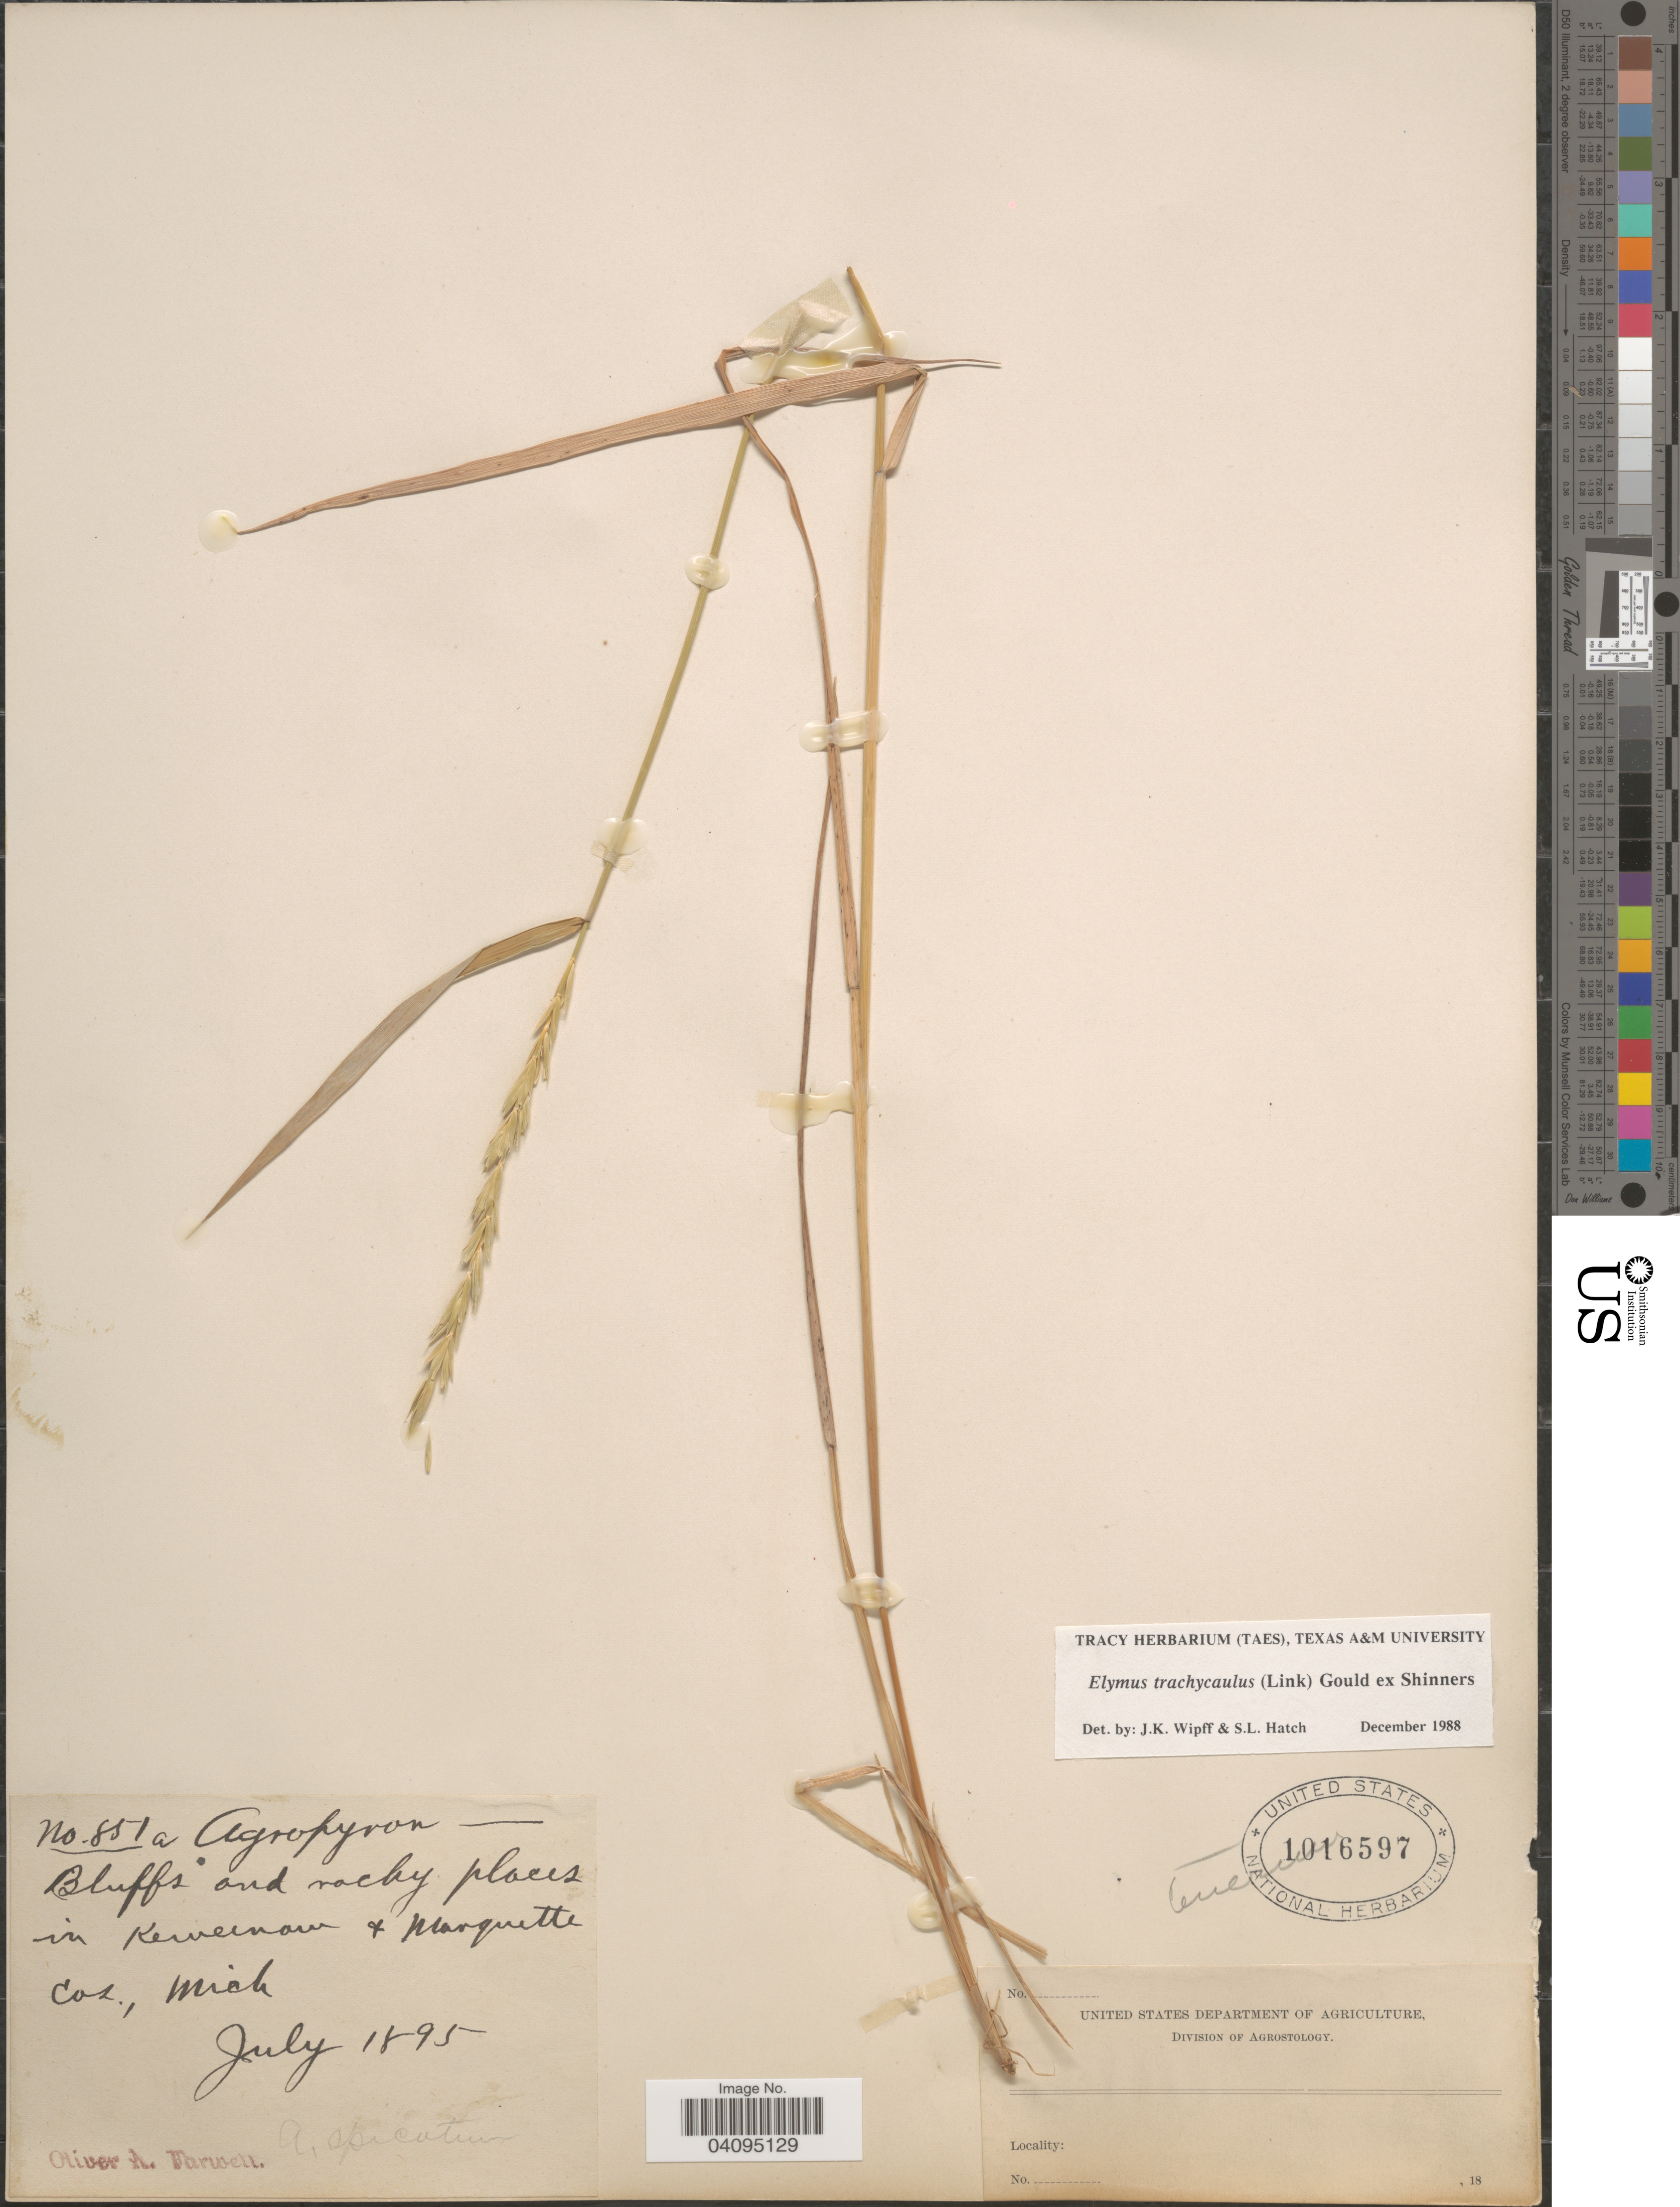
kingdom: Plantae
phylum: Tracheophyta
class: Liliopsida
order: Poales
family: Poaceae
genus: Elymus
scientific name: Elymus trachycaulus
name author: (Link) Gould ex Shinners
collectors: O. Farwell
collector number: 851a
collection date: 1895-07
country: United States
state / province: Michigan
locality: Bluffs and rocky places in Keweenaw & Marquette Cos.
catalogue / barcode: US 1016597